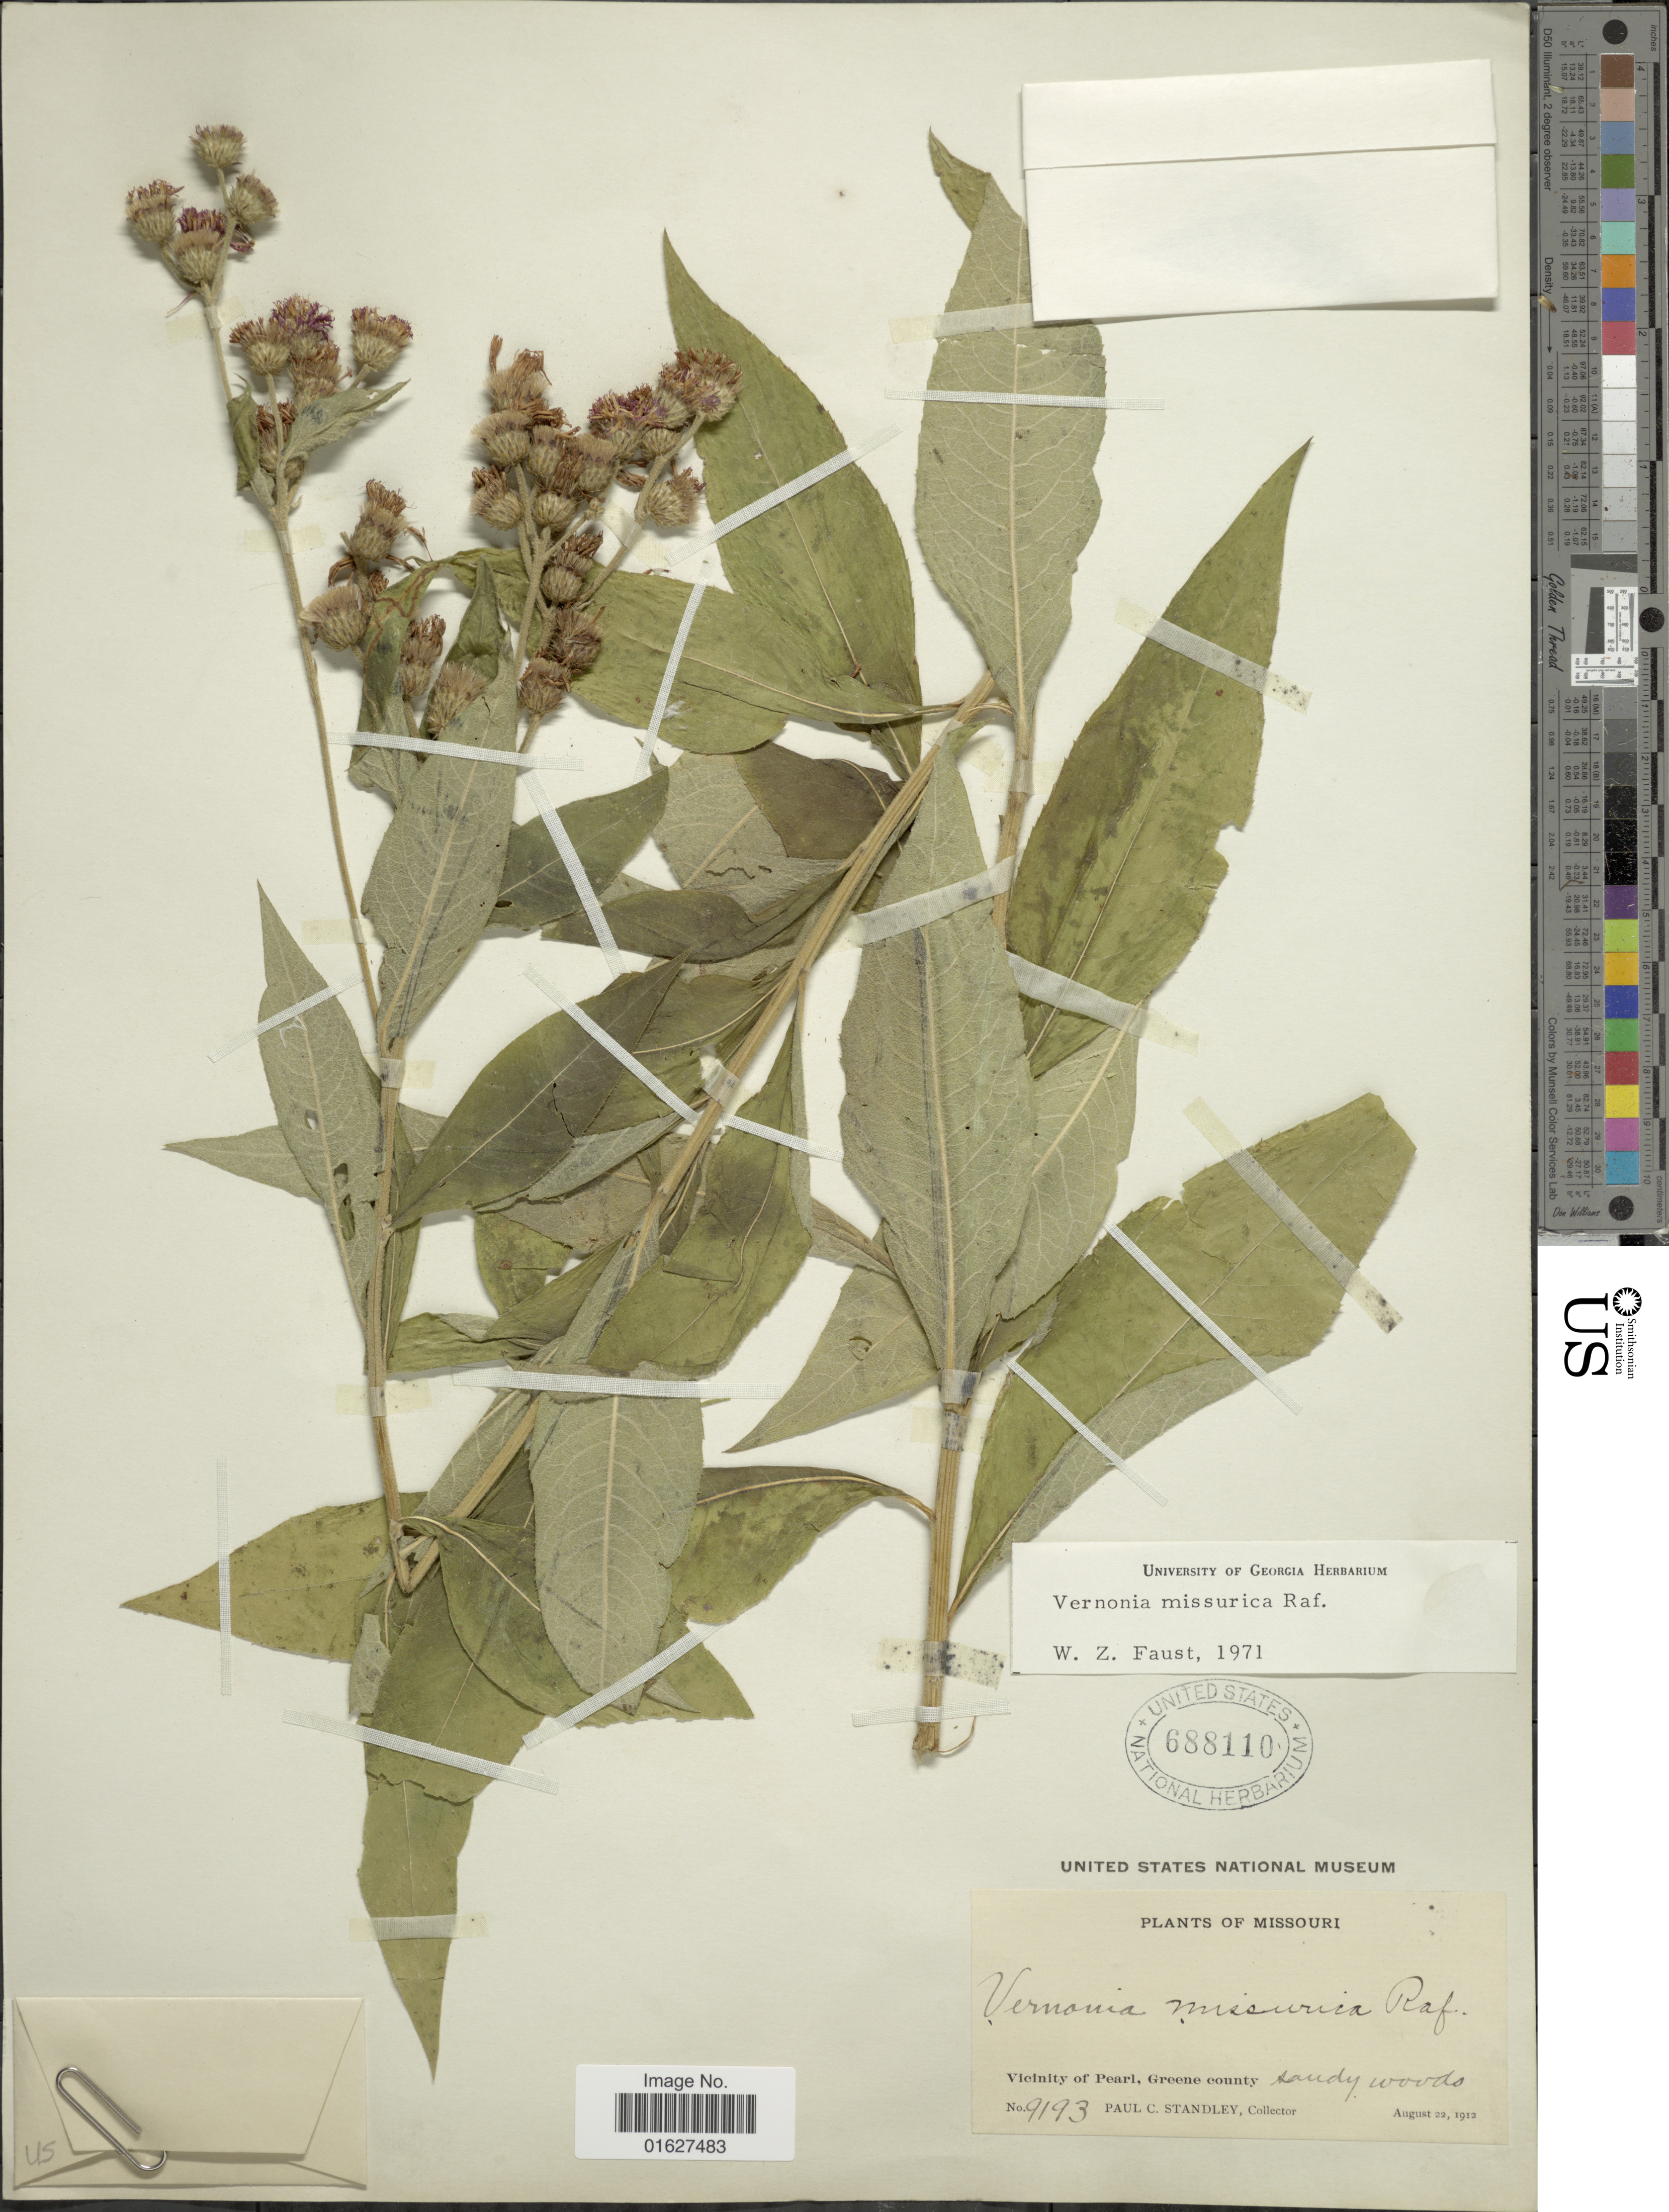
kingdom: Plantae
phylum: Tracheophyta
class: Magnoliopsida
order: Asterales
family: Asteraceae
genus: Vernonia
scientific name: Vernonia missurica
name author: Raf.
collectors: P. C. Standley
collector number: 9193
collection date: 1912-08-22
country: United States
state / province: Missouri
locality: Vicinity of Pearl, Greene county, sandy woods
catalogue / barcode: US 688110